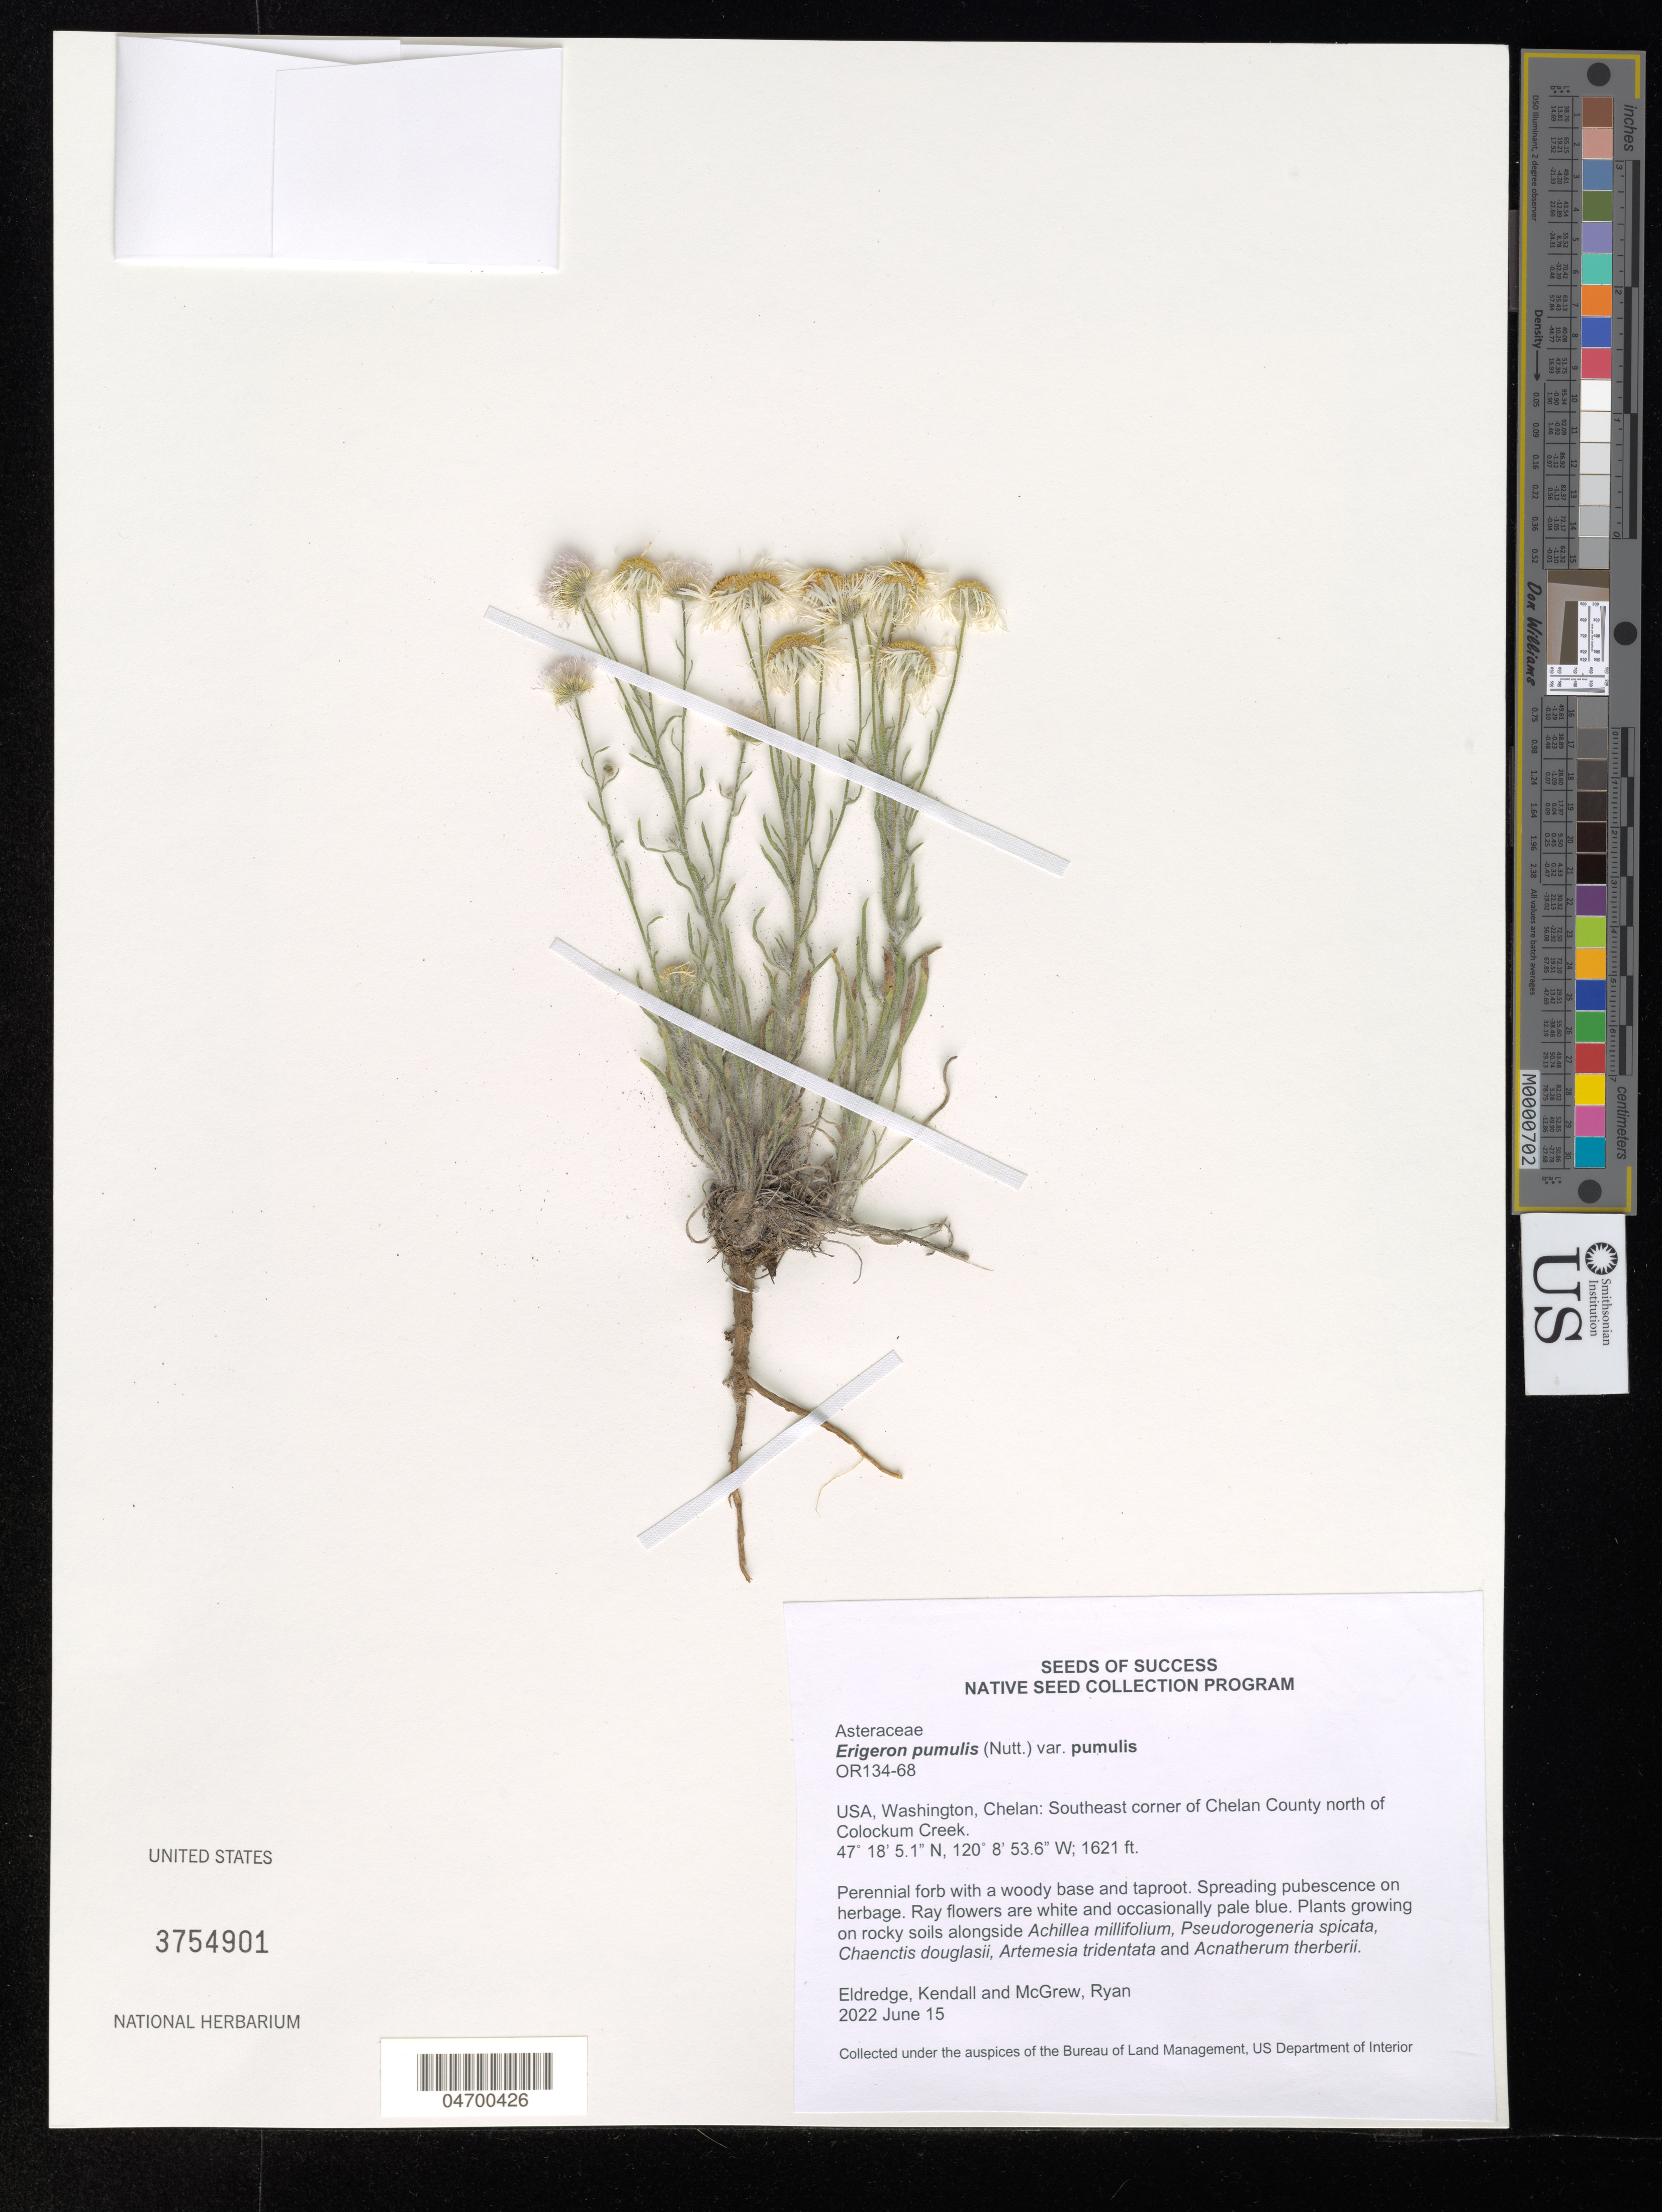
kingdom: Plantae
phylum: Tracheophyta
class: Magnoliopsida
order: Asterales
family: Asteraceae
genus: Erigeron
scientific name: Erigeron pumilus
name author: Nutt.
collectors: K. Eldredge & Ryan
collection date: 2022-06-15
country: United States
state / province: Washington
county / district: Chelan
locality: Chelan: Southeast corner of Chelan County north of Colockum Creek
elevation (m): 494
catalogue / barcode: US 3754901